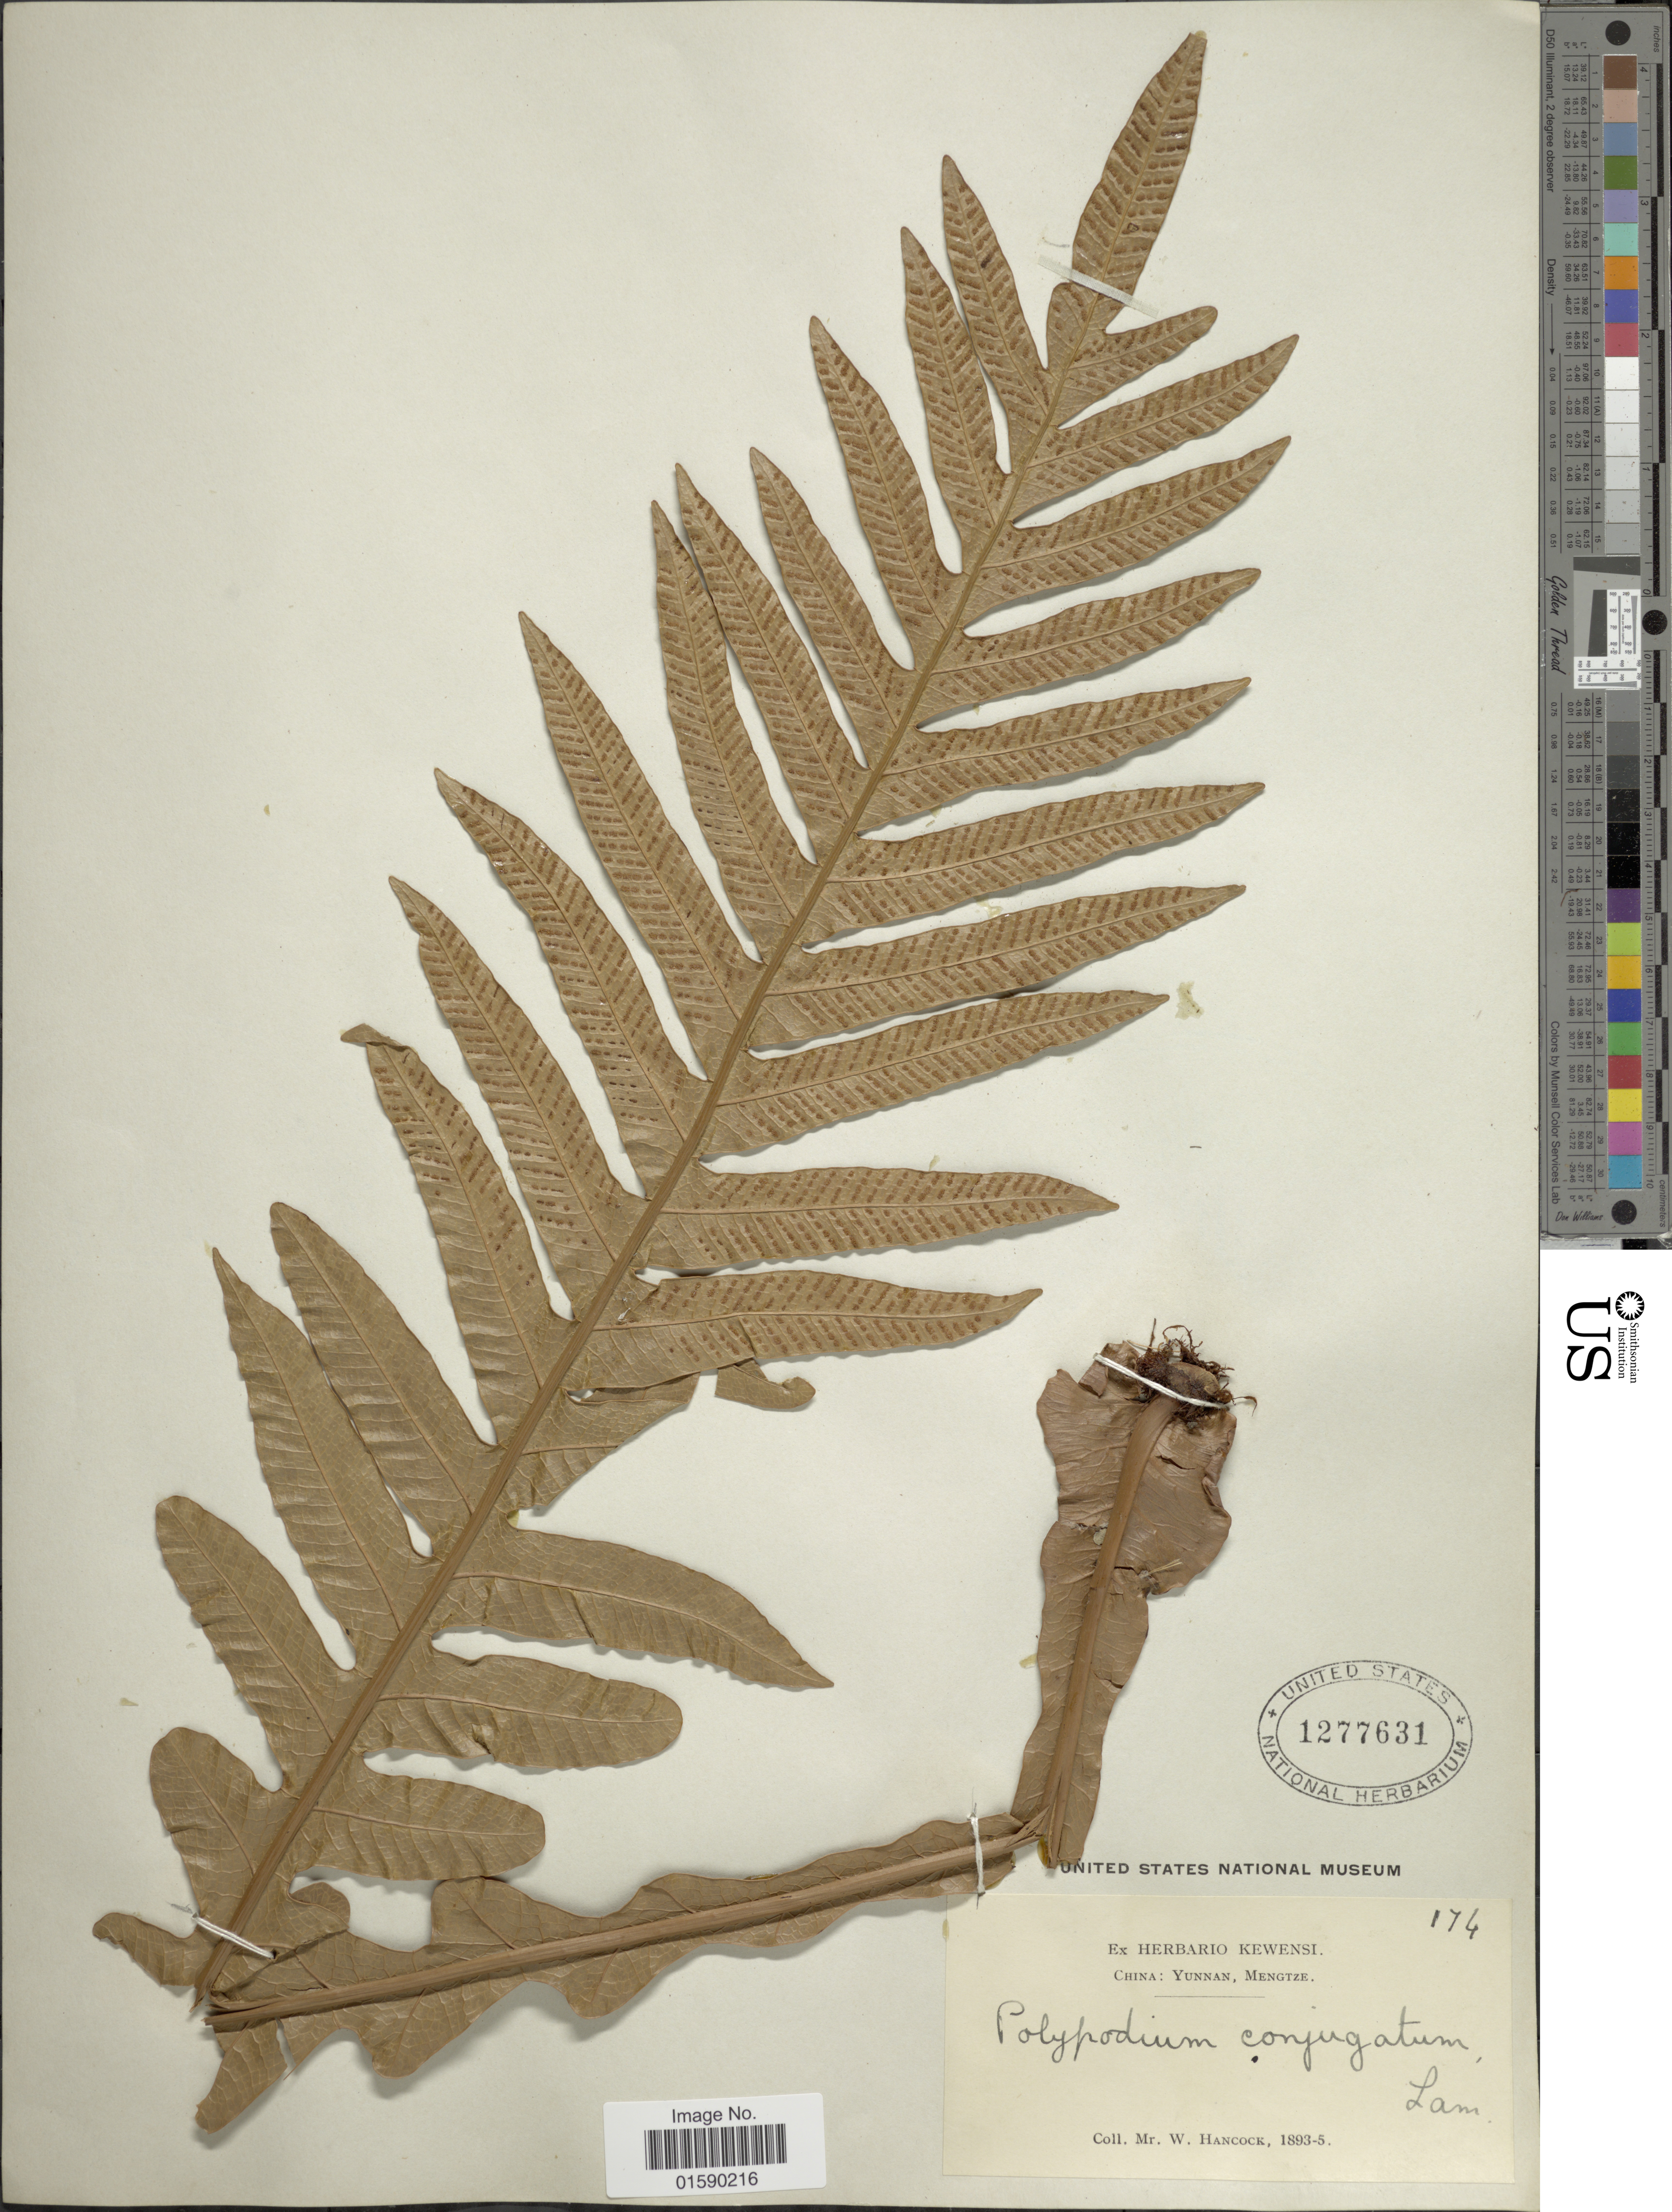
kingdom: Plantae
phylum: Tracheophyta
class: Polypodiopsida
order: Polypodiales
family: Polypodiaceae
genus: Aglaomorpha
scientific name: Aglaomorpha coronans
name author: (Wall. ex Mett.) Copel.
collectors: W. Hancock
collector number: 174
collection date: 1893/1895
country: China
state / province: Yunnan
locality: China: Yunnan, Mengtze.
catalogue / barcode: US 1277631